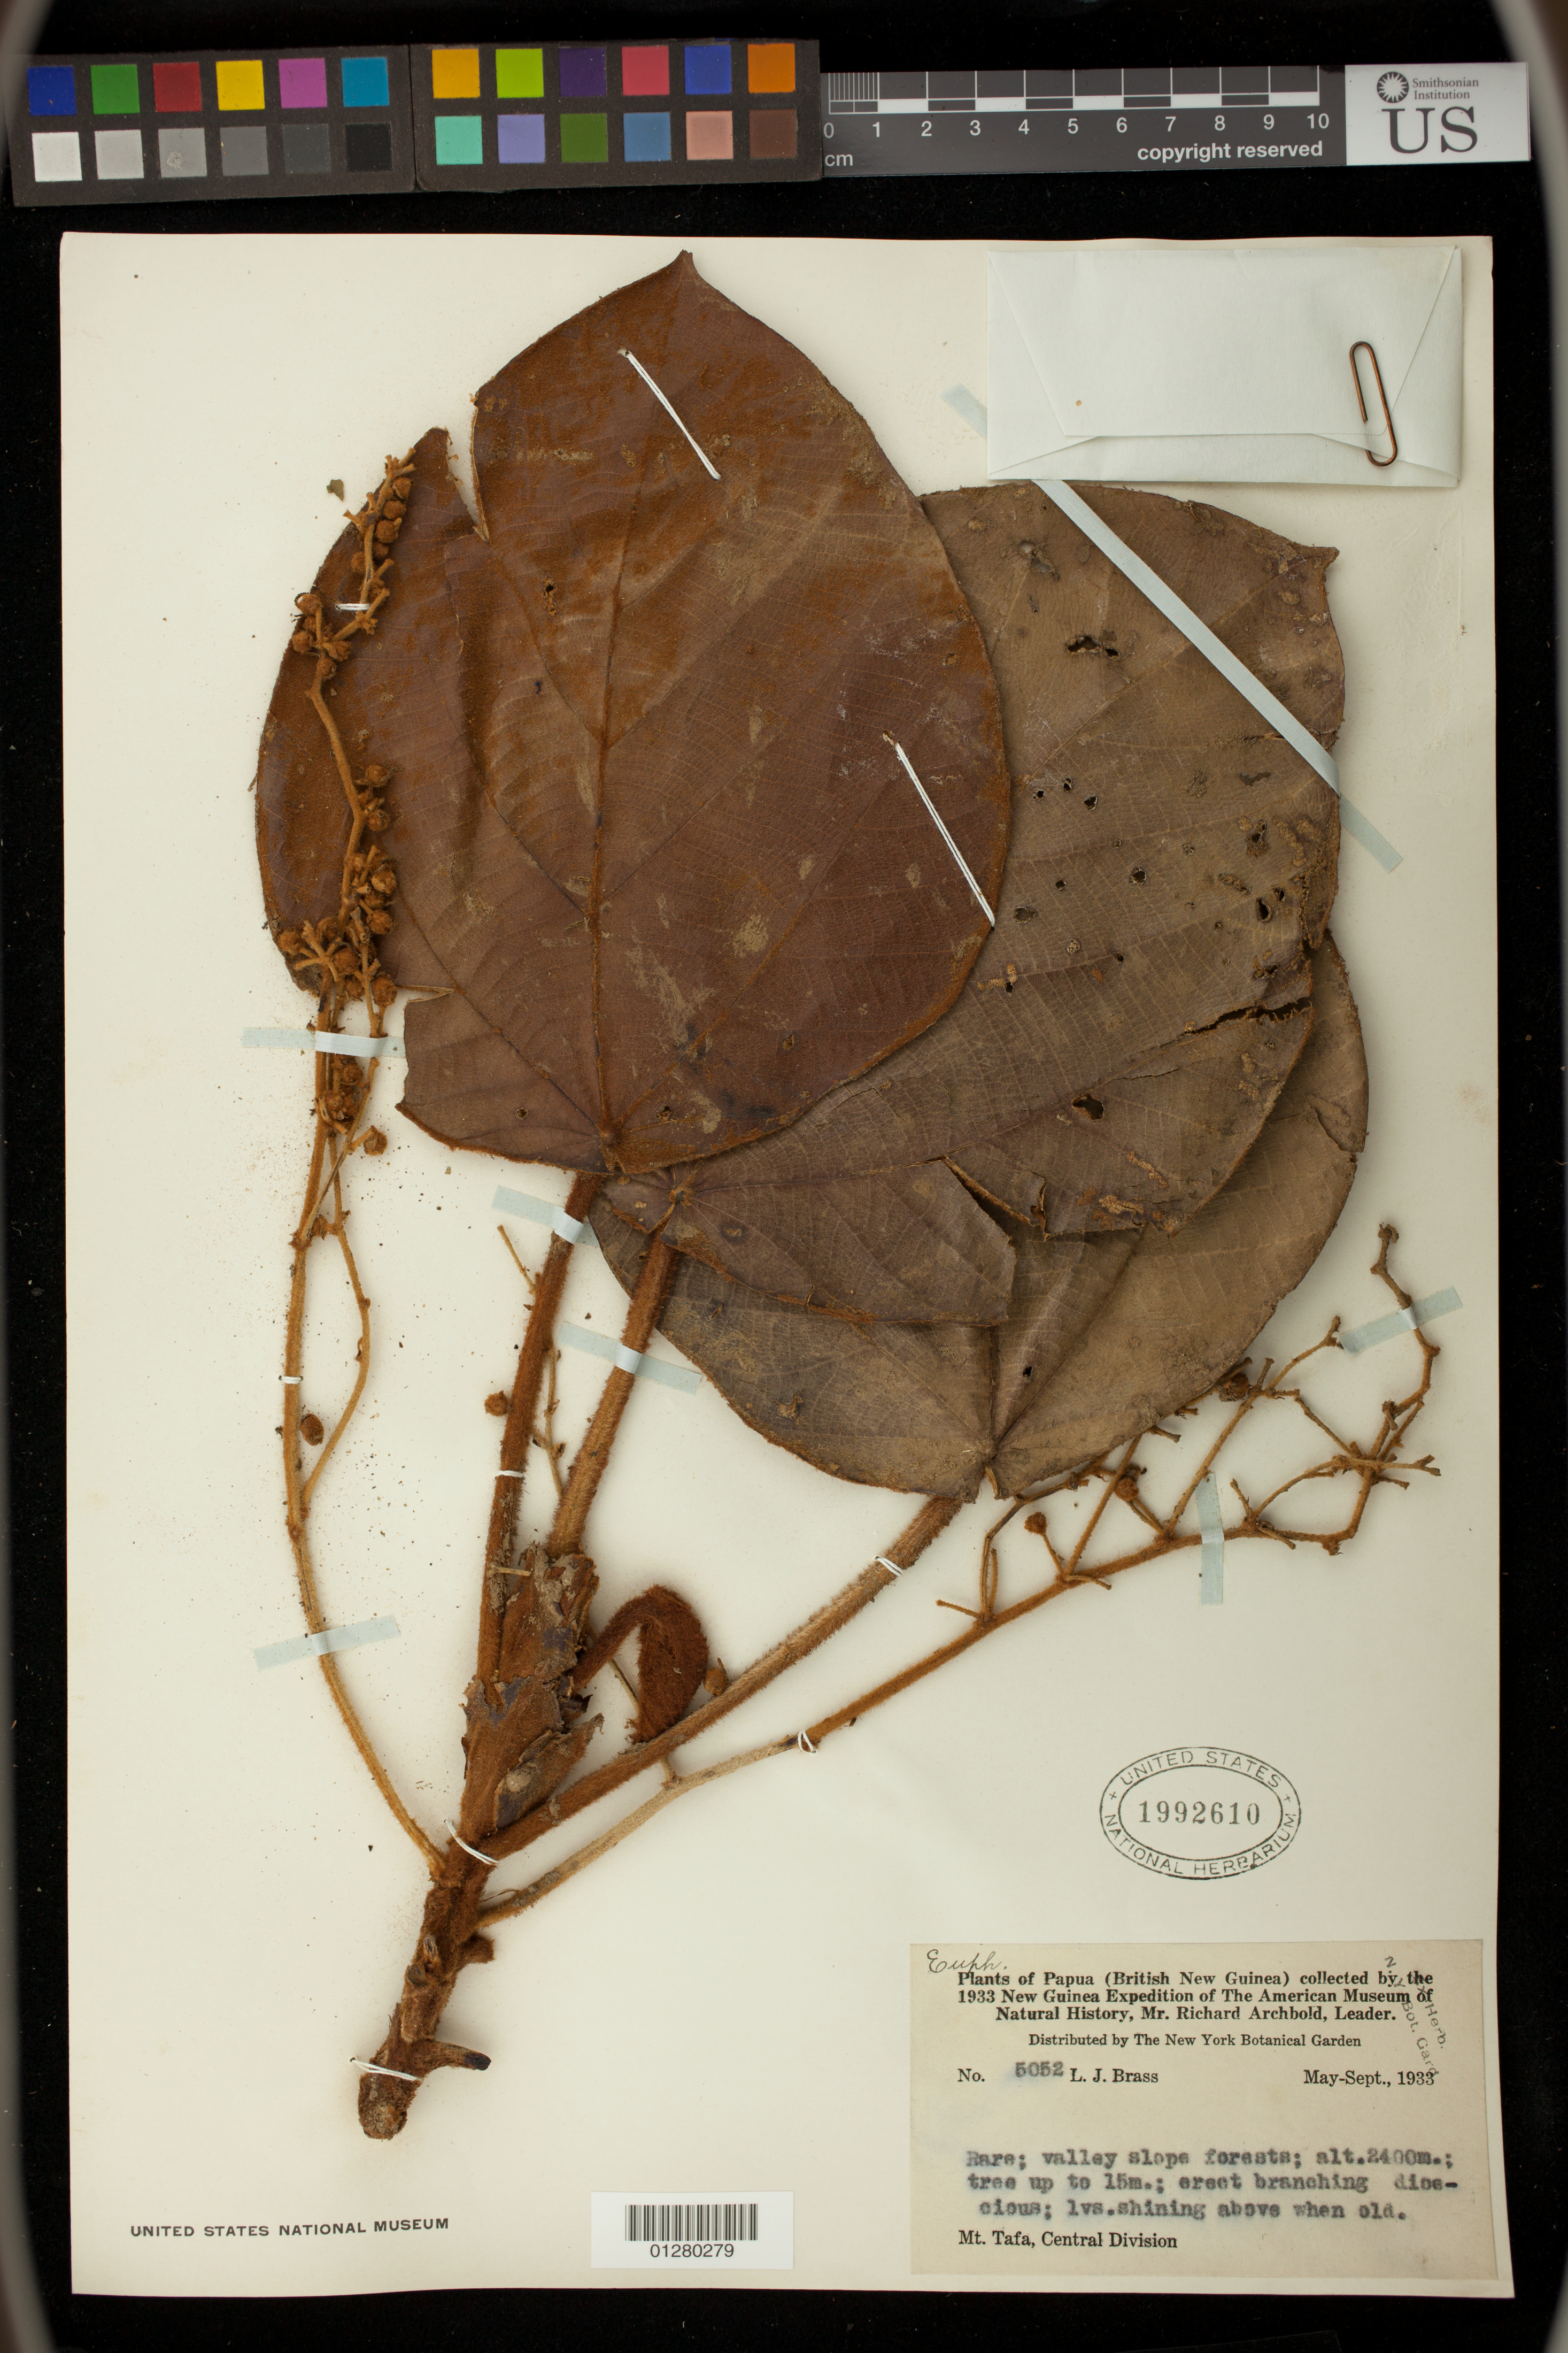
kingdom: Plantae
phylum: Tracheophyta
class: Magnoliopsida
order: Malpighiales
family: Euphorbiaceae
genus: Macaranga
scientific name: Macaranga sp.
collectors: L. J. Brass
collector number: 5052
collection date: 1933-05/1933-09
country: Papua New Guinea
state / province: Central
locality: Mt. Tafa, valley slope forests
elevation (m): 2400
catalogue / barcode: US 1992610